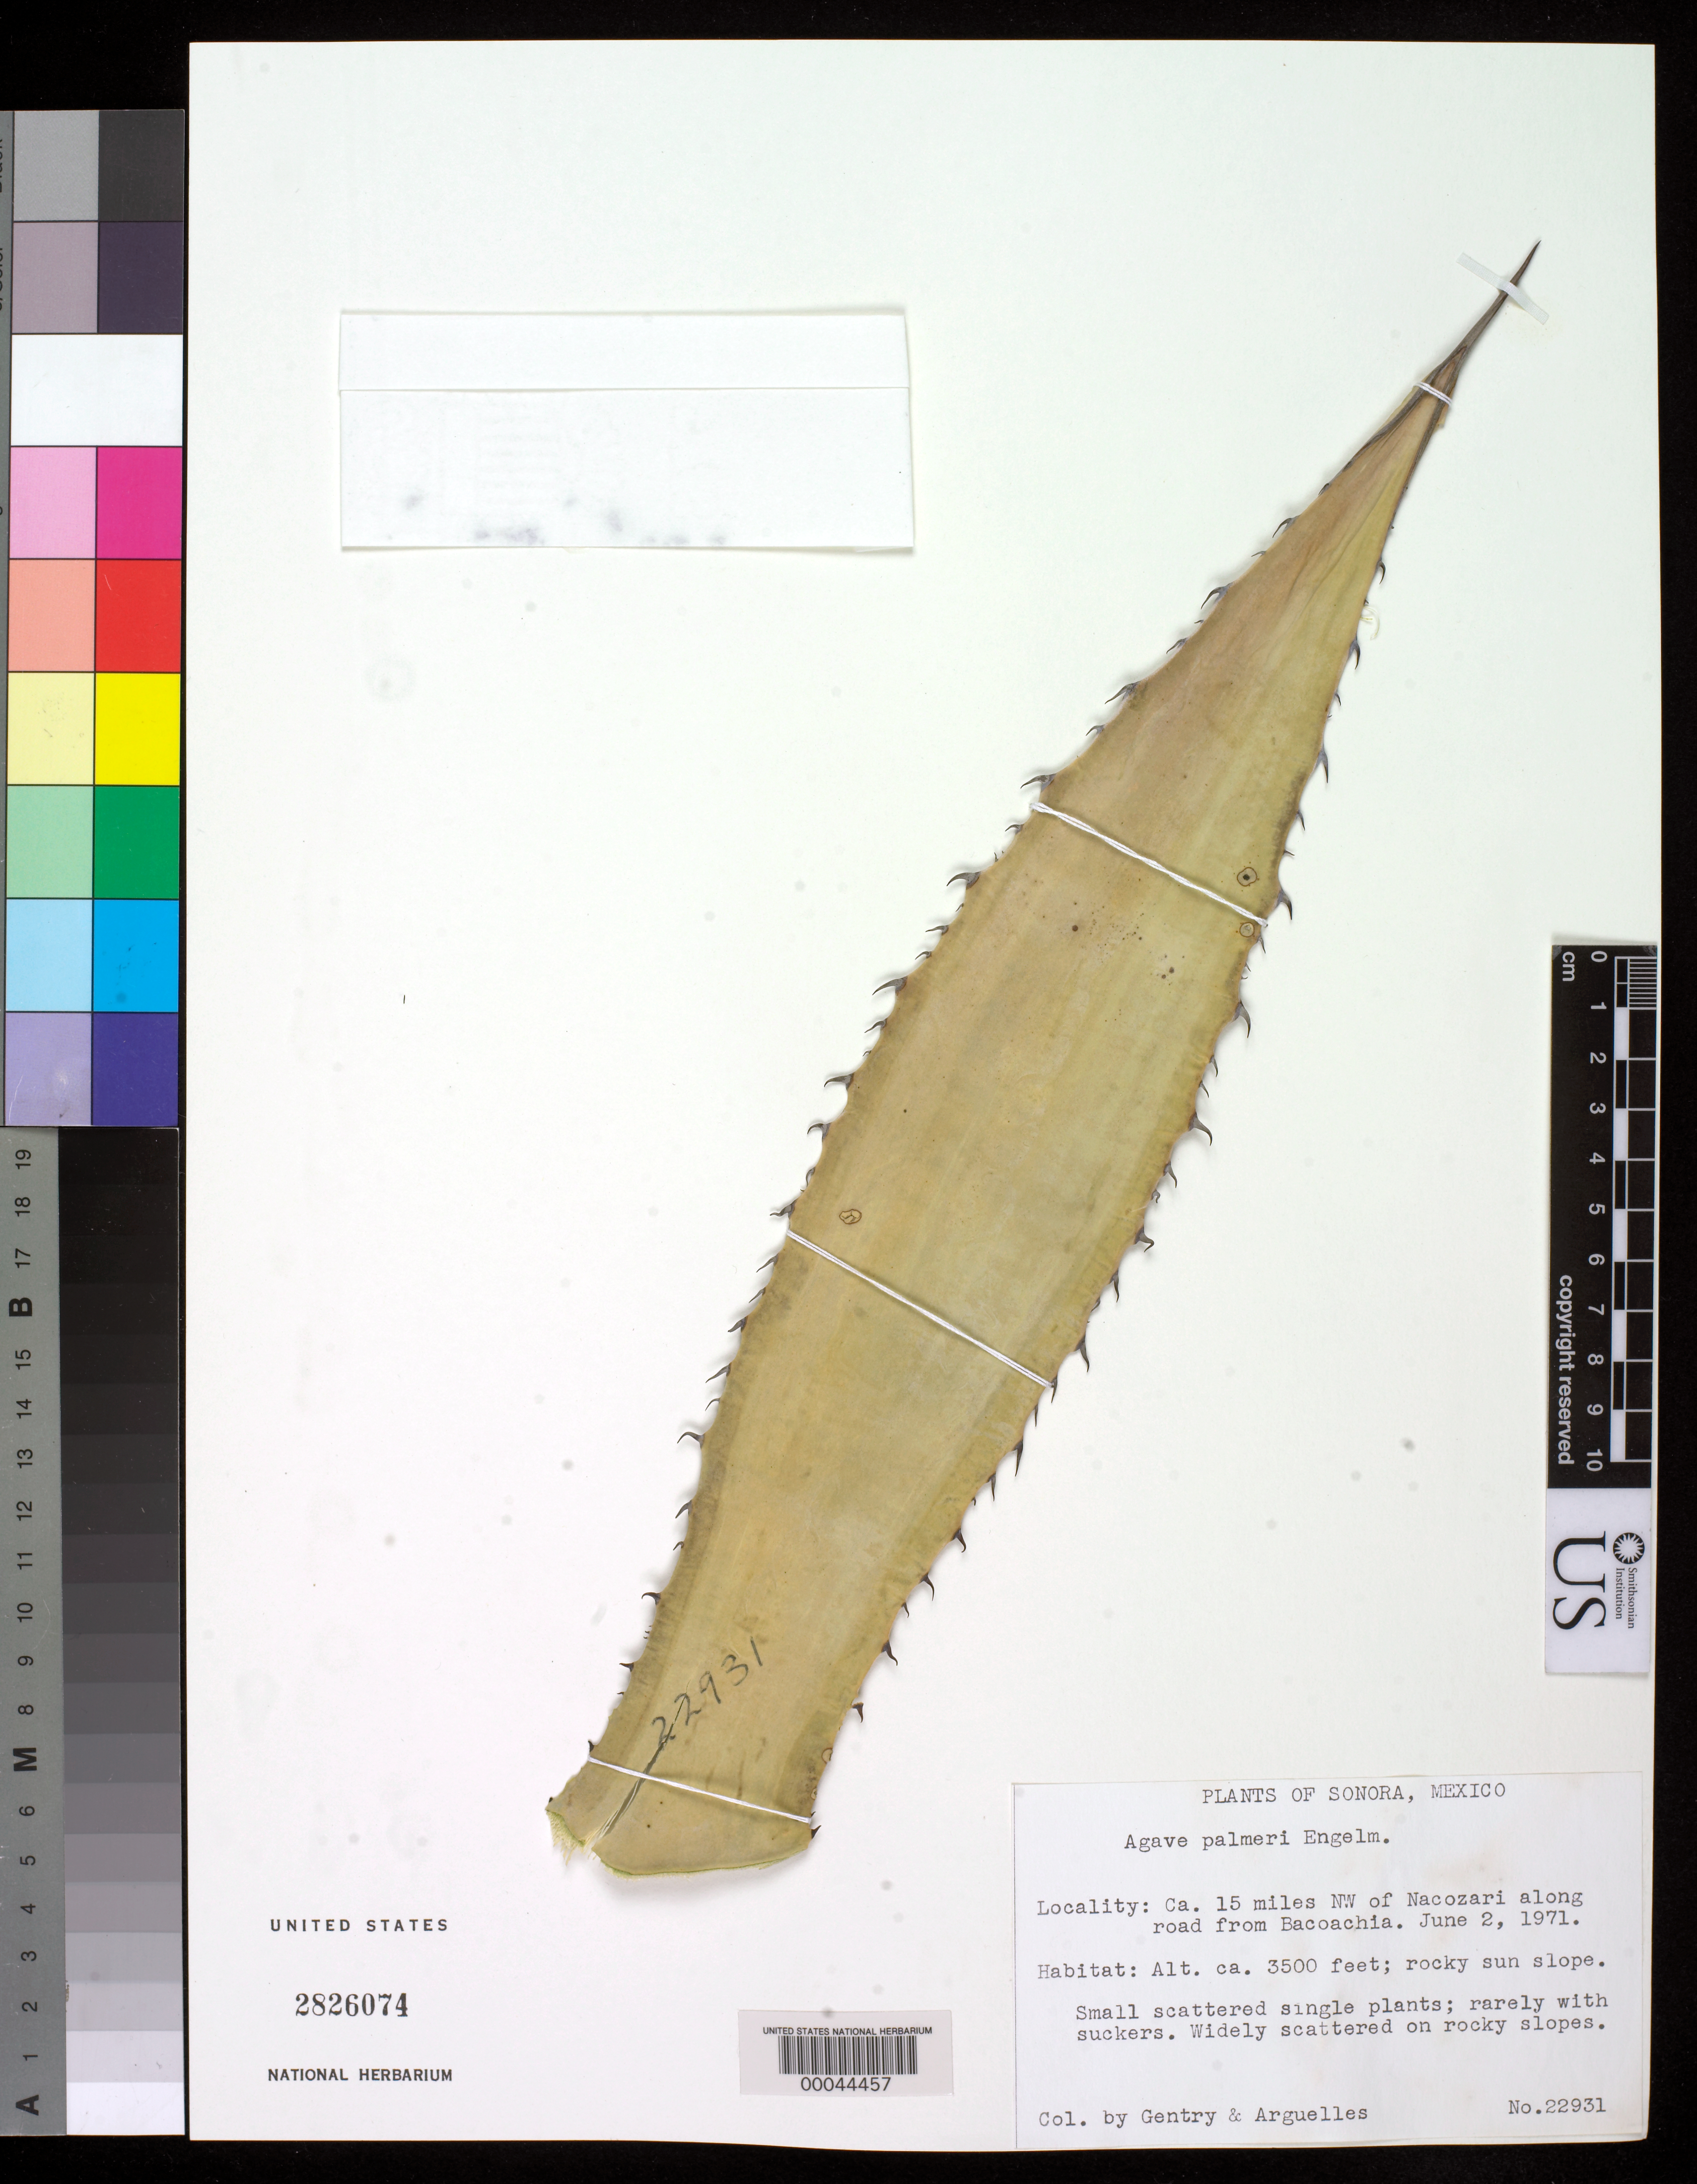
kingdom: Plantae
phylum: Tracheophyta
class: Liliopsida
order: Asparagales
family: Asparagaceae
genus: Agave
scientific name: Agave palmeri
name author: Engelm.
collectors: H. S. Gentry & J. Arguelles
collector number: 22931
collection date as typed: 02 Jun 1971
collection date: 1971-06-02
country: Mexico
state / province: Sonora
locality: Ca 15 mi NW of nacozari along road from bacoachia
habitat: Rocky sun slope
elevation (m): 1067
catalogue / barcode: US 2826074